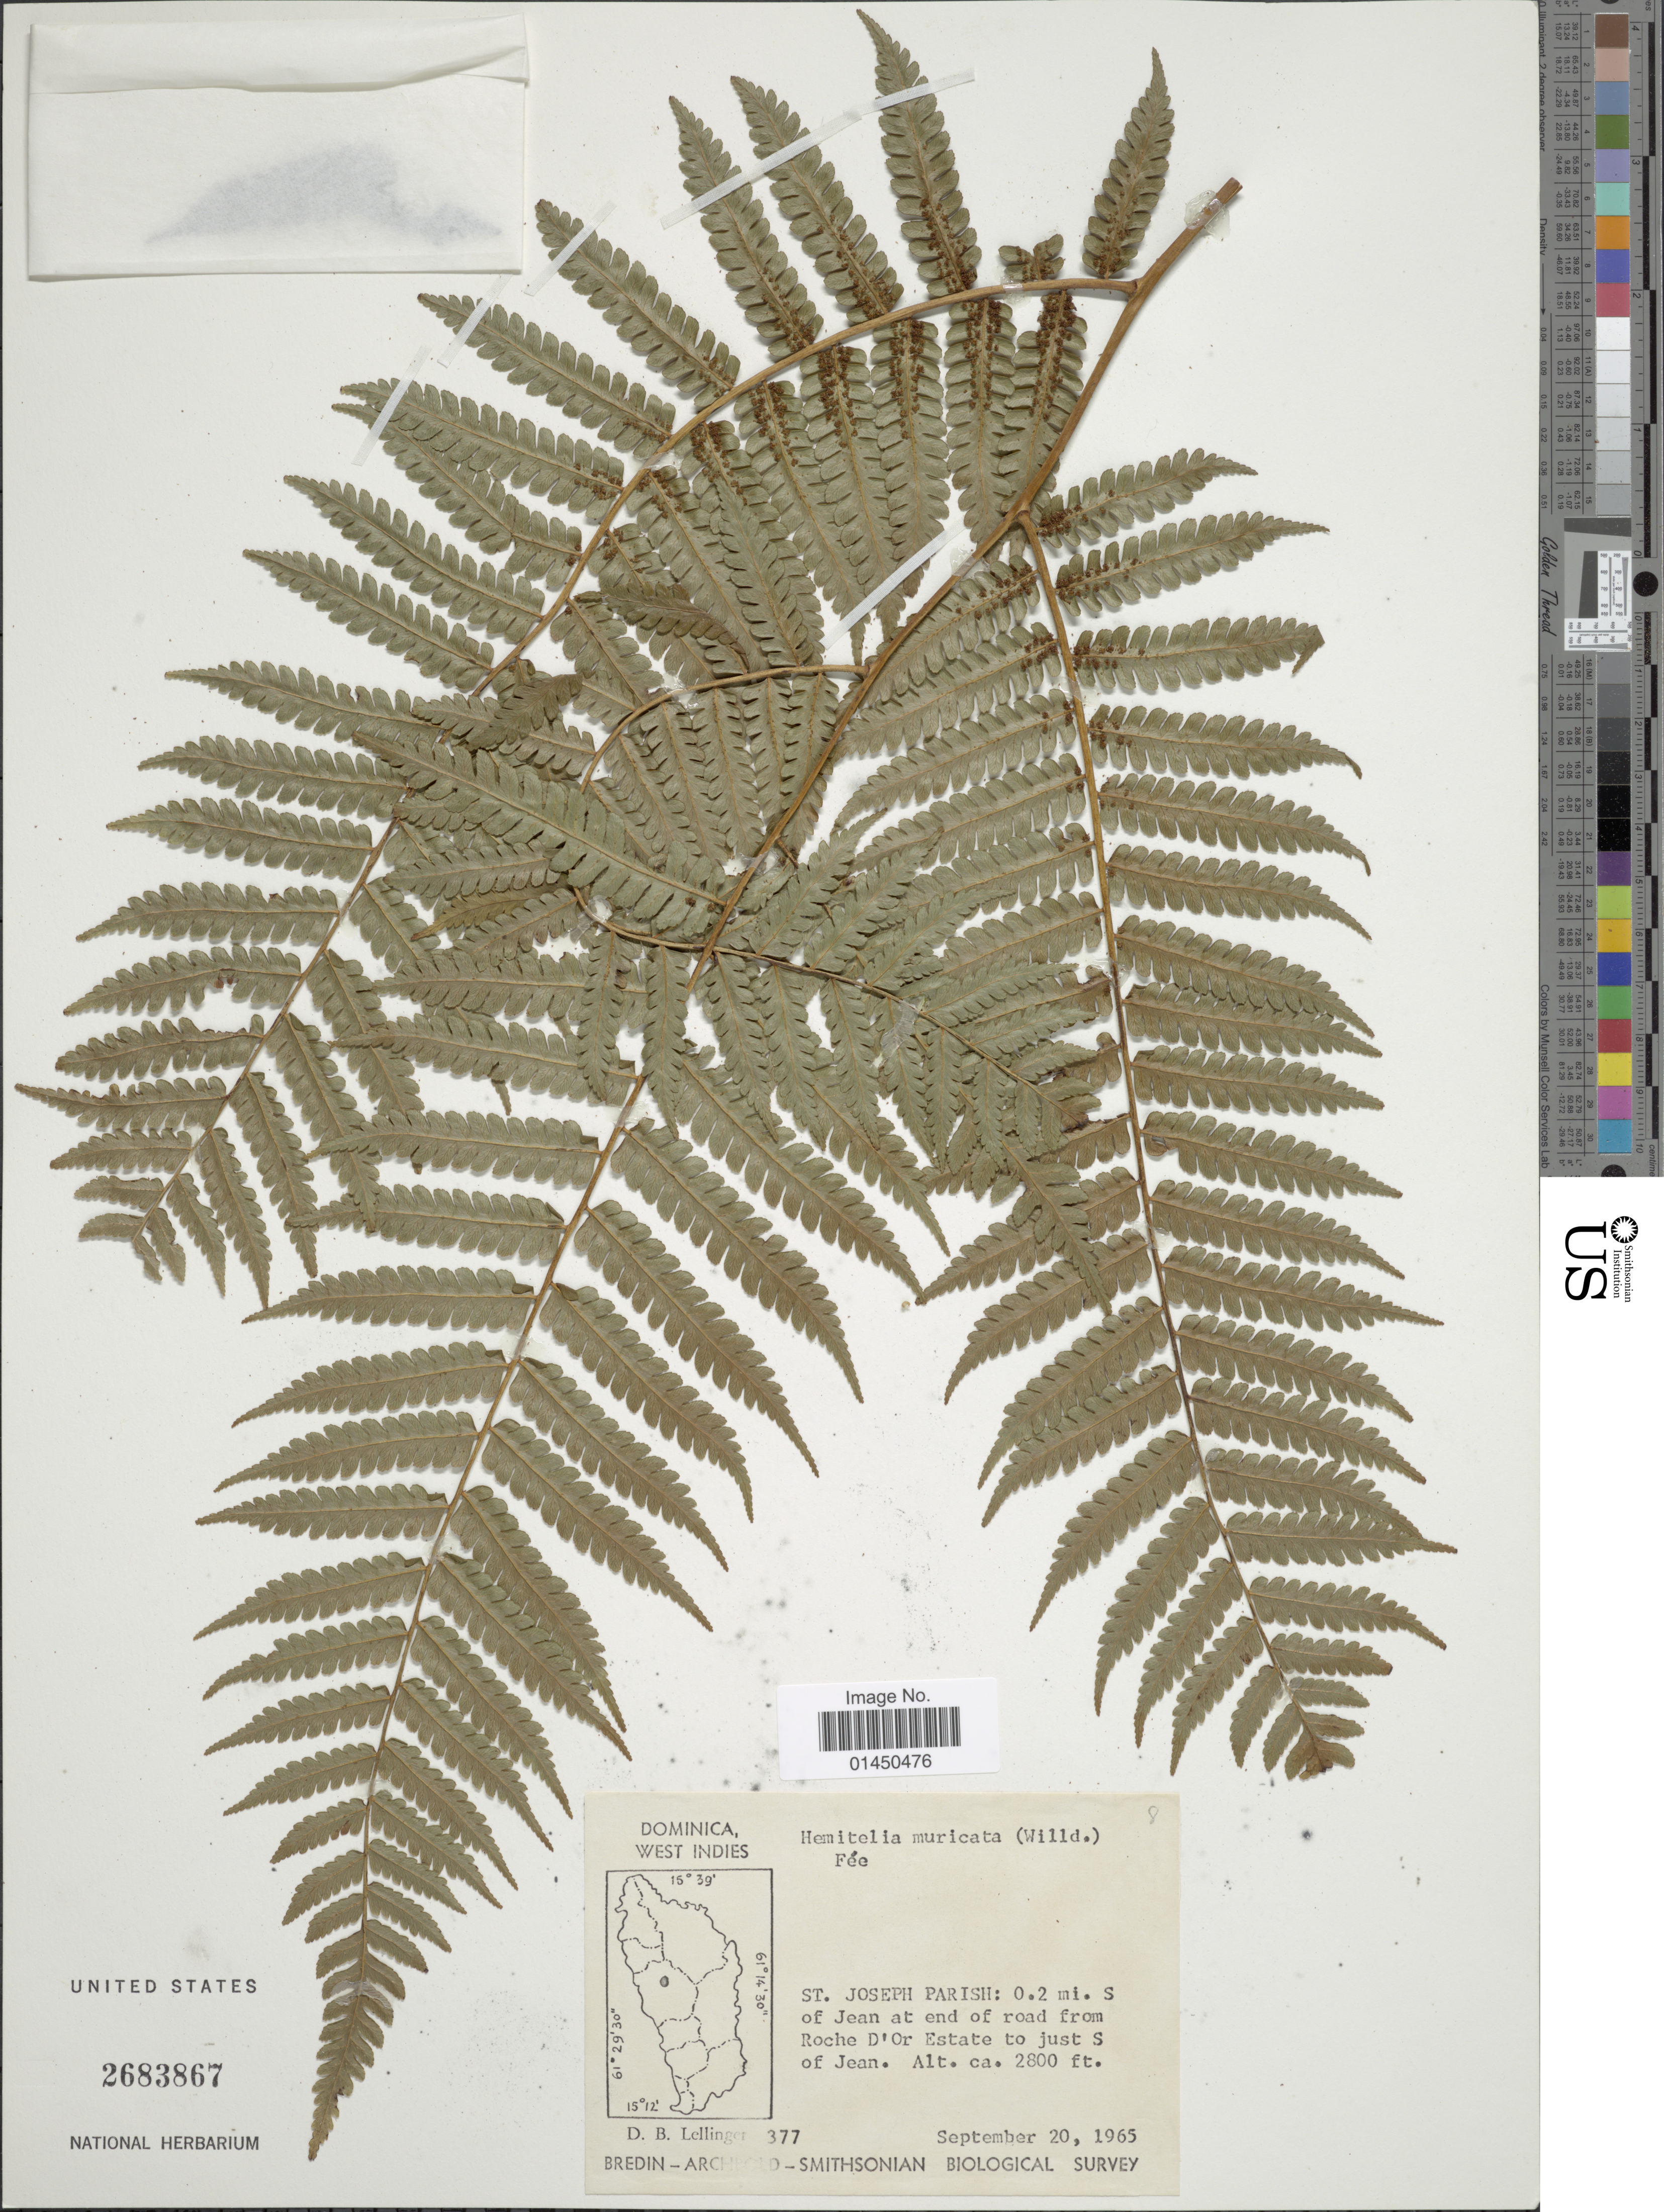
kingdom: Plantae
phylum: Tracheophyta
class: Polypodiopsida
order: Cyatheales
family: Cyatheaceae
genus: Cyathea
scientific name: Cyathea muricata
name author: (Willd.) Fée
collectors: D. B. Lellinger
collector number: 377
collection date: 1965-09-20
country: Dominica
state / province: St. Joseph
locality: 0.2 mi. S of Jean at end of road from Roche D'Or Estate to just S of Jean.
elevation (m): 853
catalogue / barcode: US 2683867